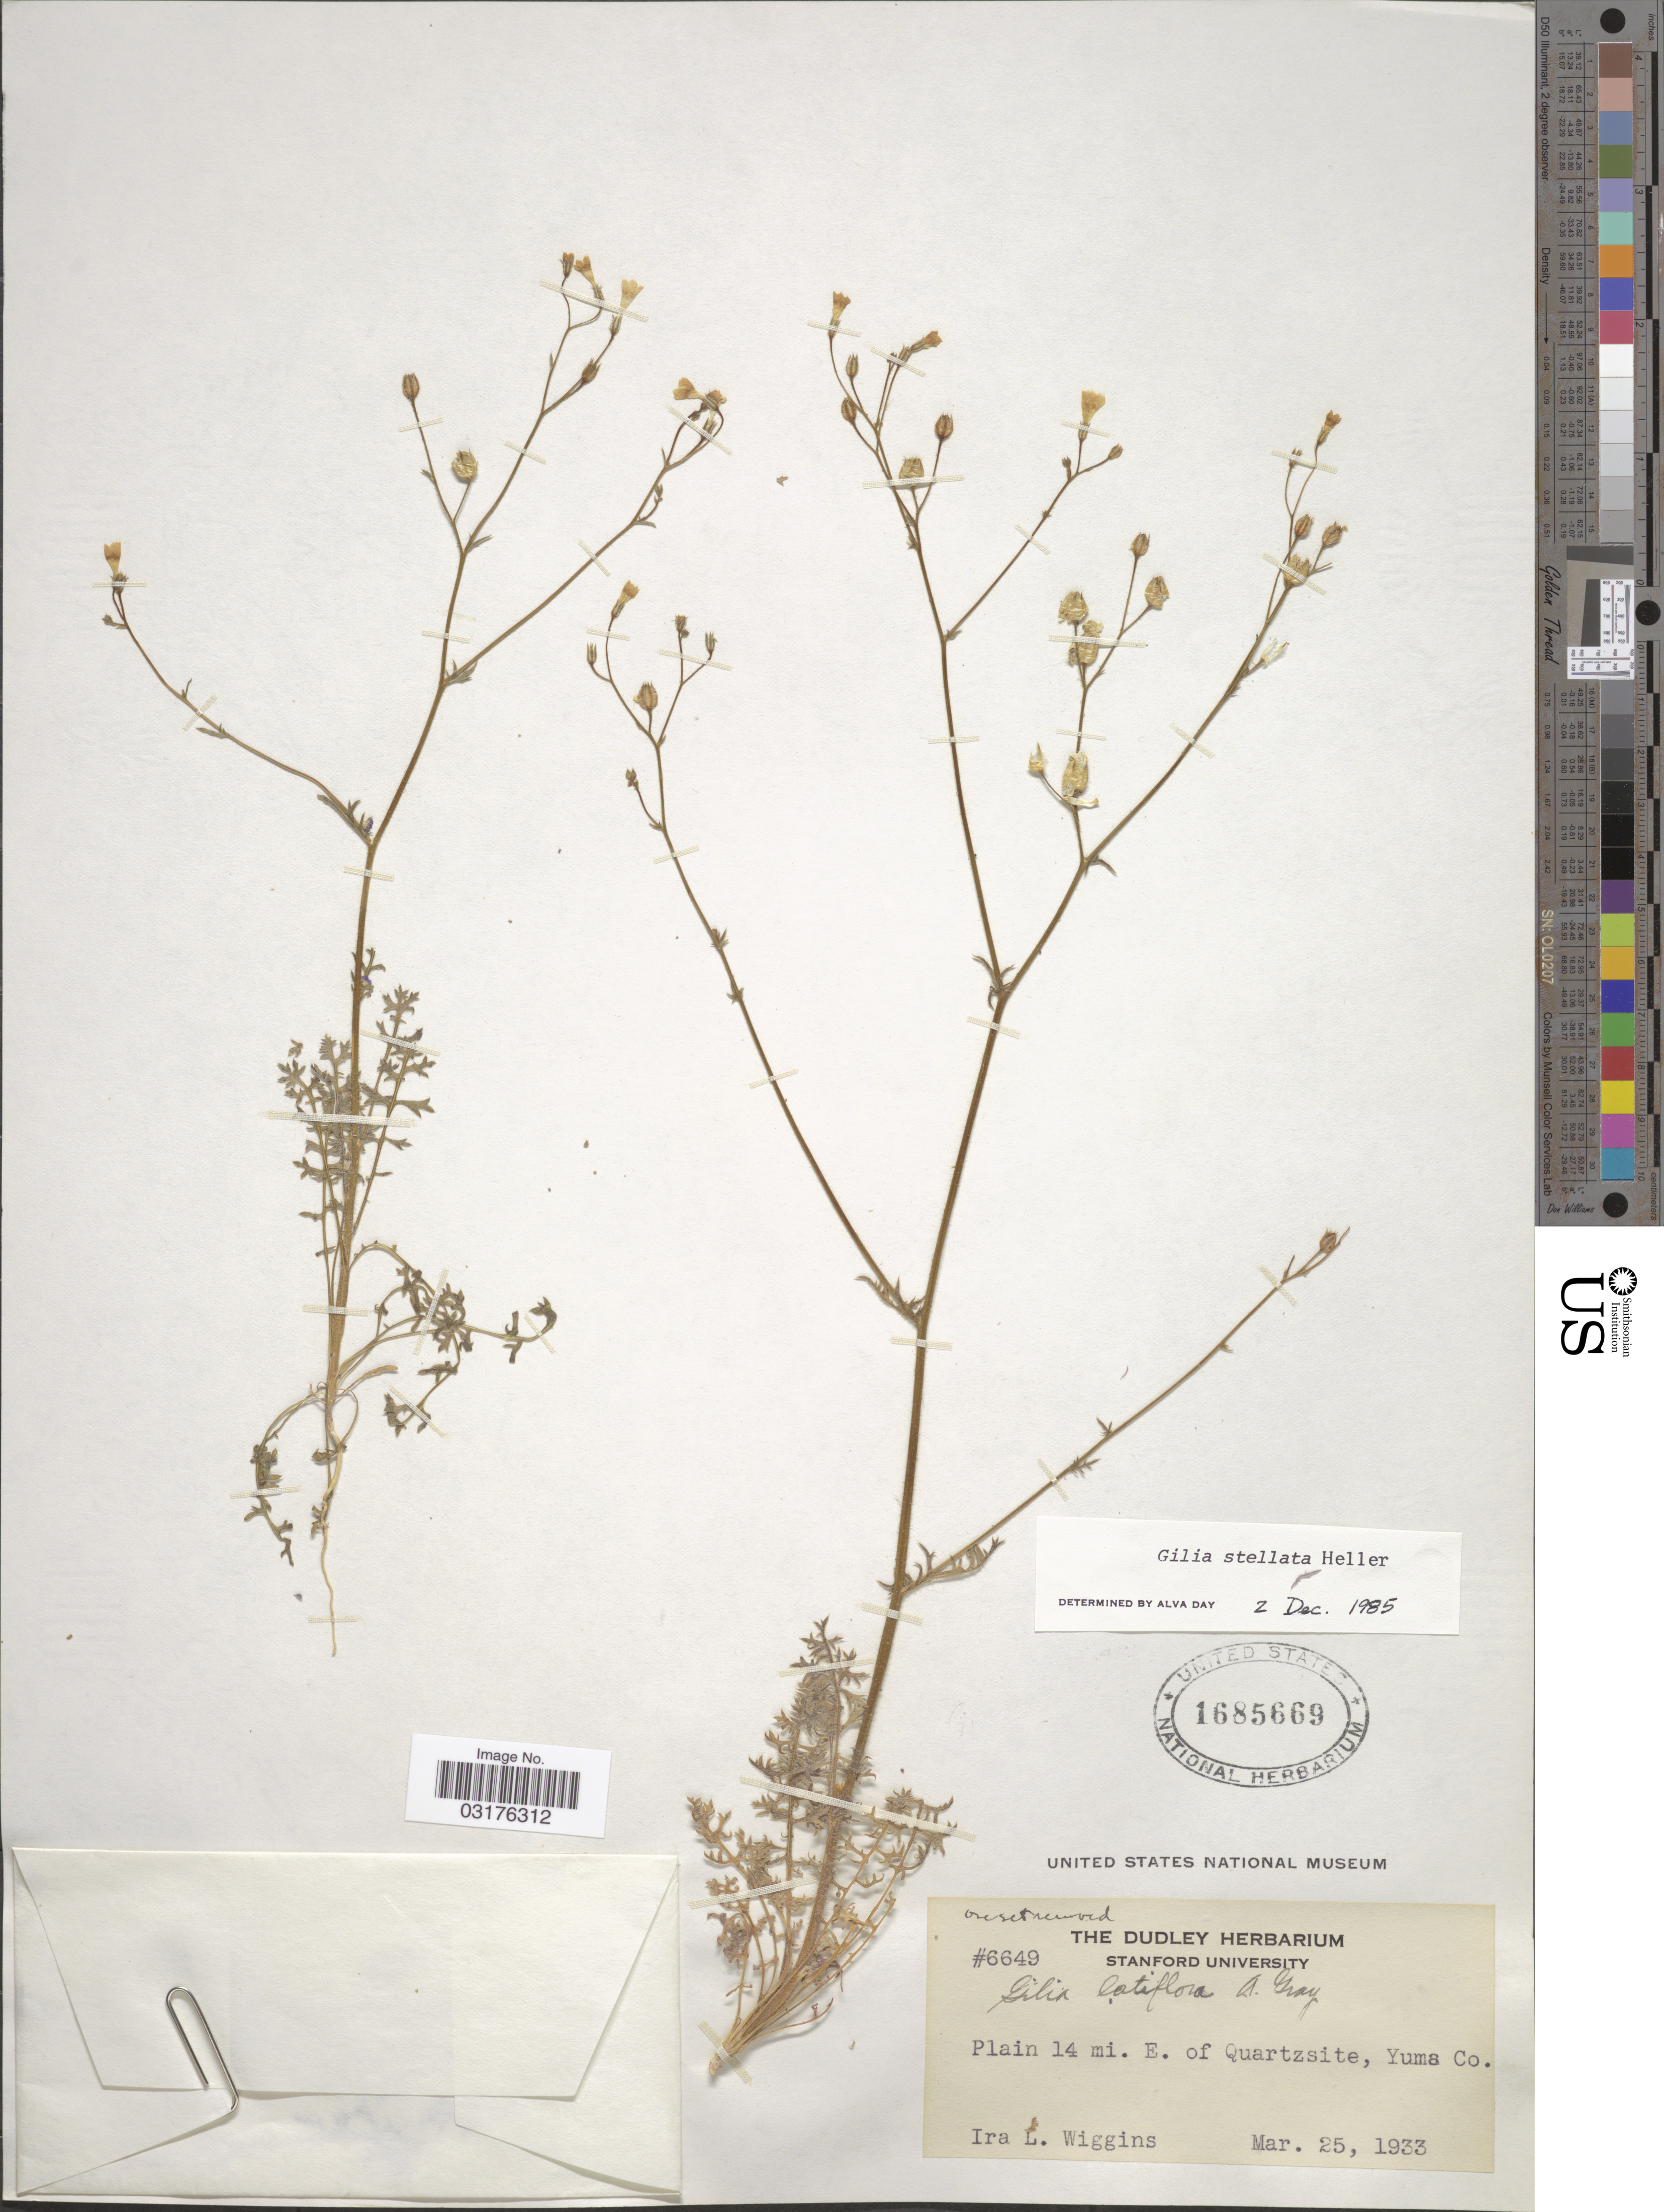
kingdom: Plantae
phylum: Tracheophyta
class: Magnoliopsida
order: Ericales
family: Polemoniaceae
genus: Gilia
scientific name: Gilia stellata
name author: A. Heller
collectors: I. L. Wiggins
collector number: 6649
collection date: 1933-03-25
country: United States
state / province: Arizona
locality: Plain 14 mi. E. of Quartzsite, Yuma Co.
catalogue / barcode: US 1685669